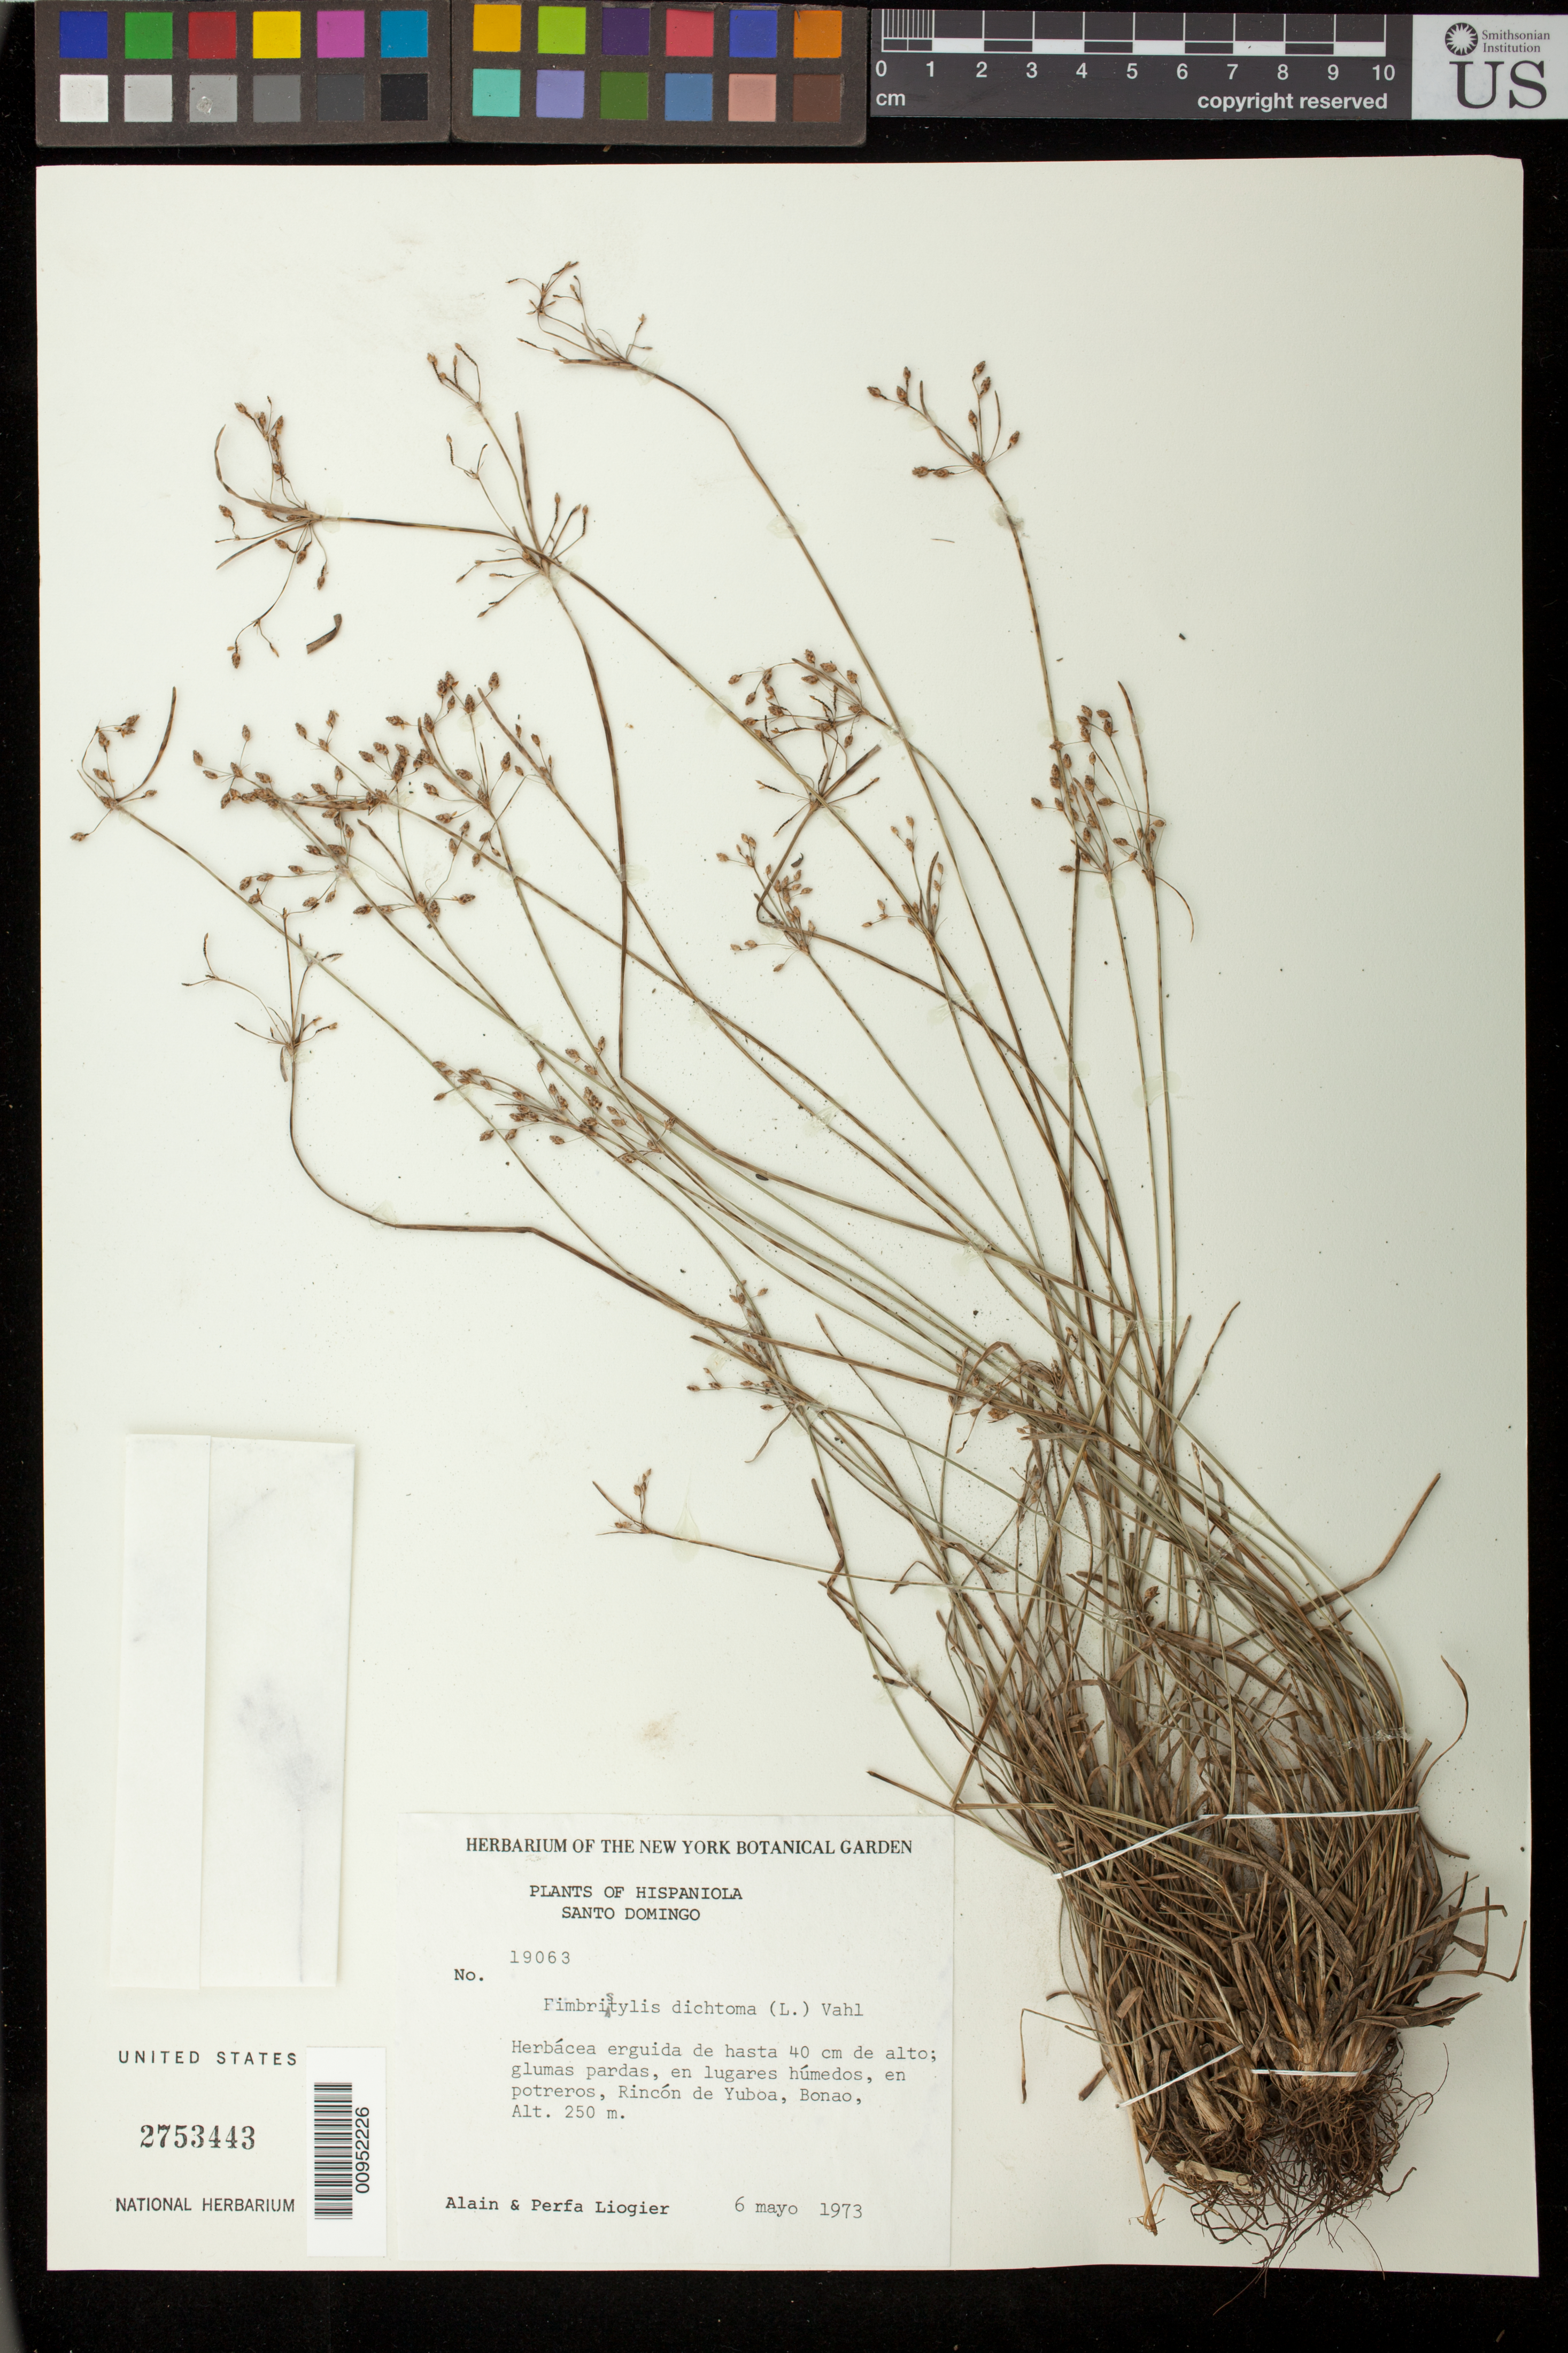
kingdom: Plantae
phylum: Tracheophyta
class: Liliopsida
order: Poales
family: Cyperaceae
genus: Fimbristylis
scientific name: Fimbristylis dichotoma subsp. dichotoma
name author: (L.) Vahl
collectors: A. H. Liogier & M. P. Liogier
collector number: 19063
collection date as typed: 06 May 1973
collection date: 1973-05-06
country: Dominican Republic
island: Hispaniola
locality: Hispaniola, Santo Domingo, Rincón de Yuboa, Bonao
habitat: Glumas pardas, en lugares húmedos, en potreros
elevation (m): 250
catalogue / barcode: US 2753443